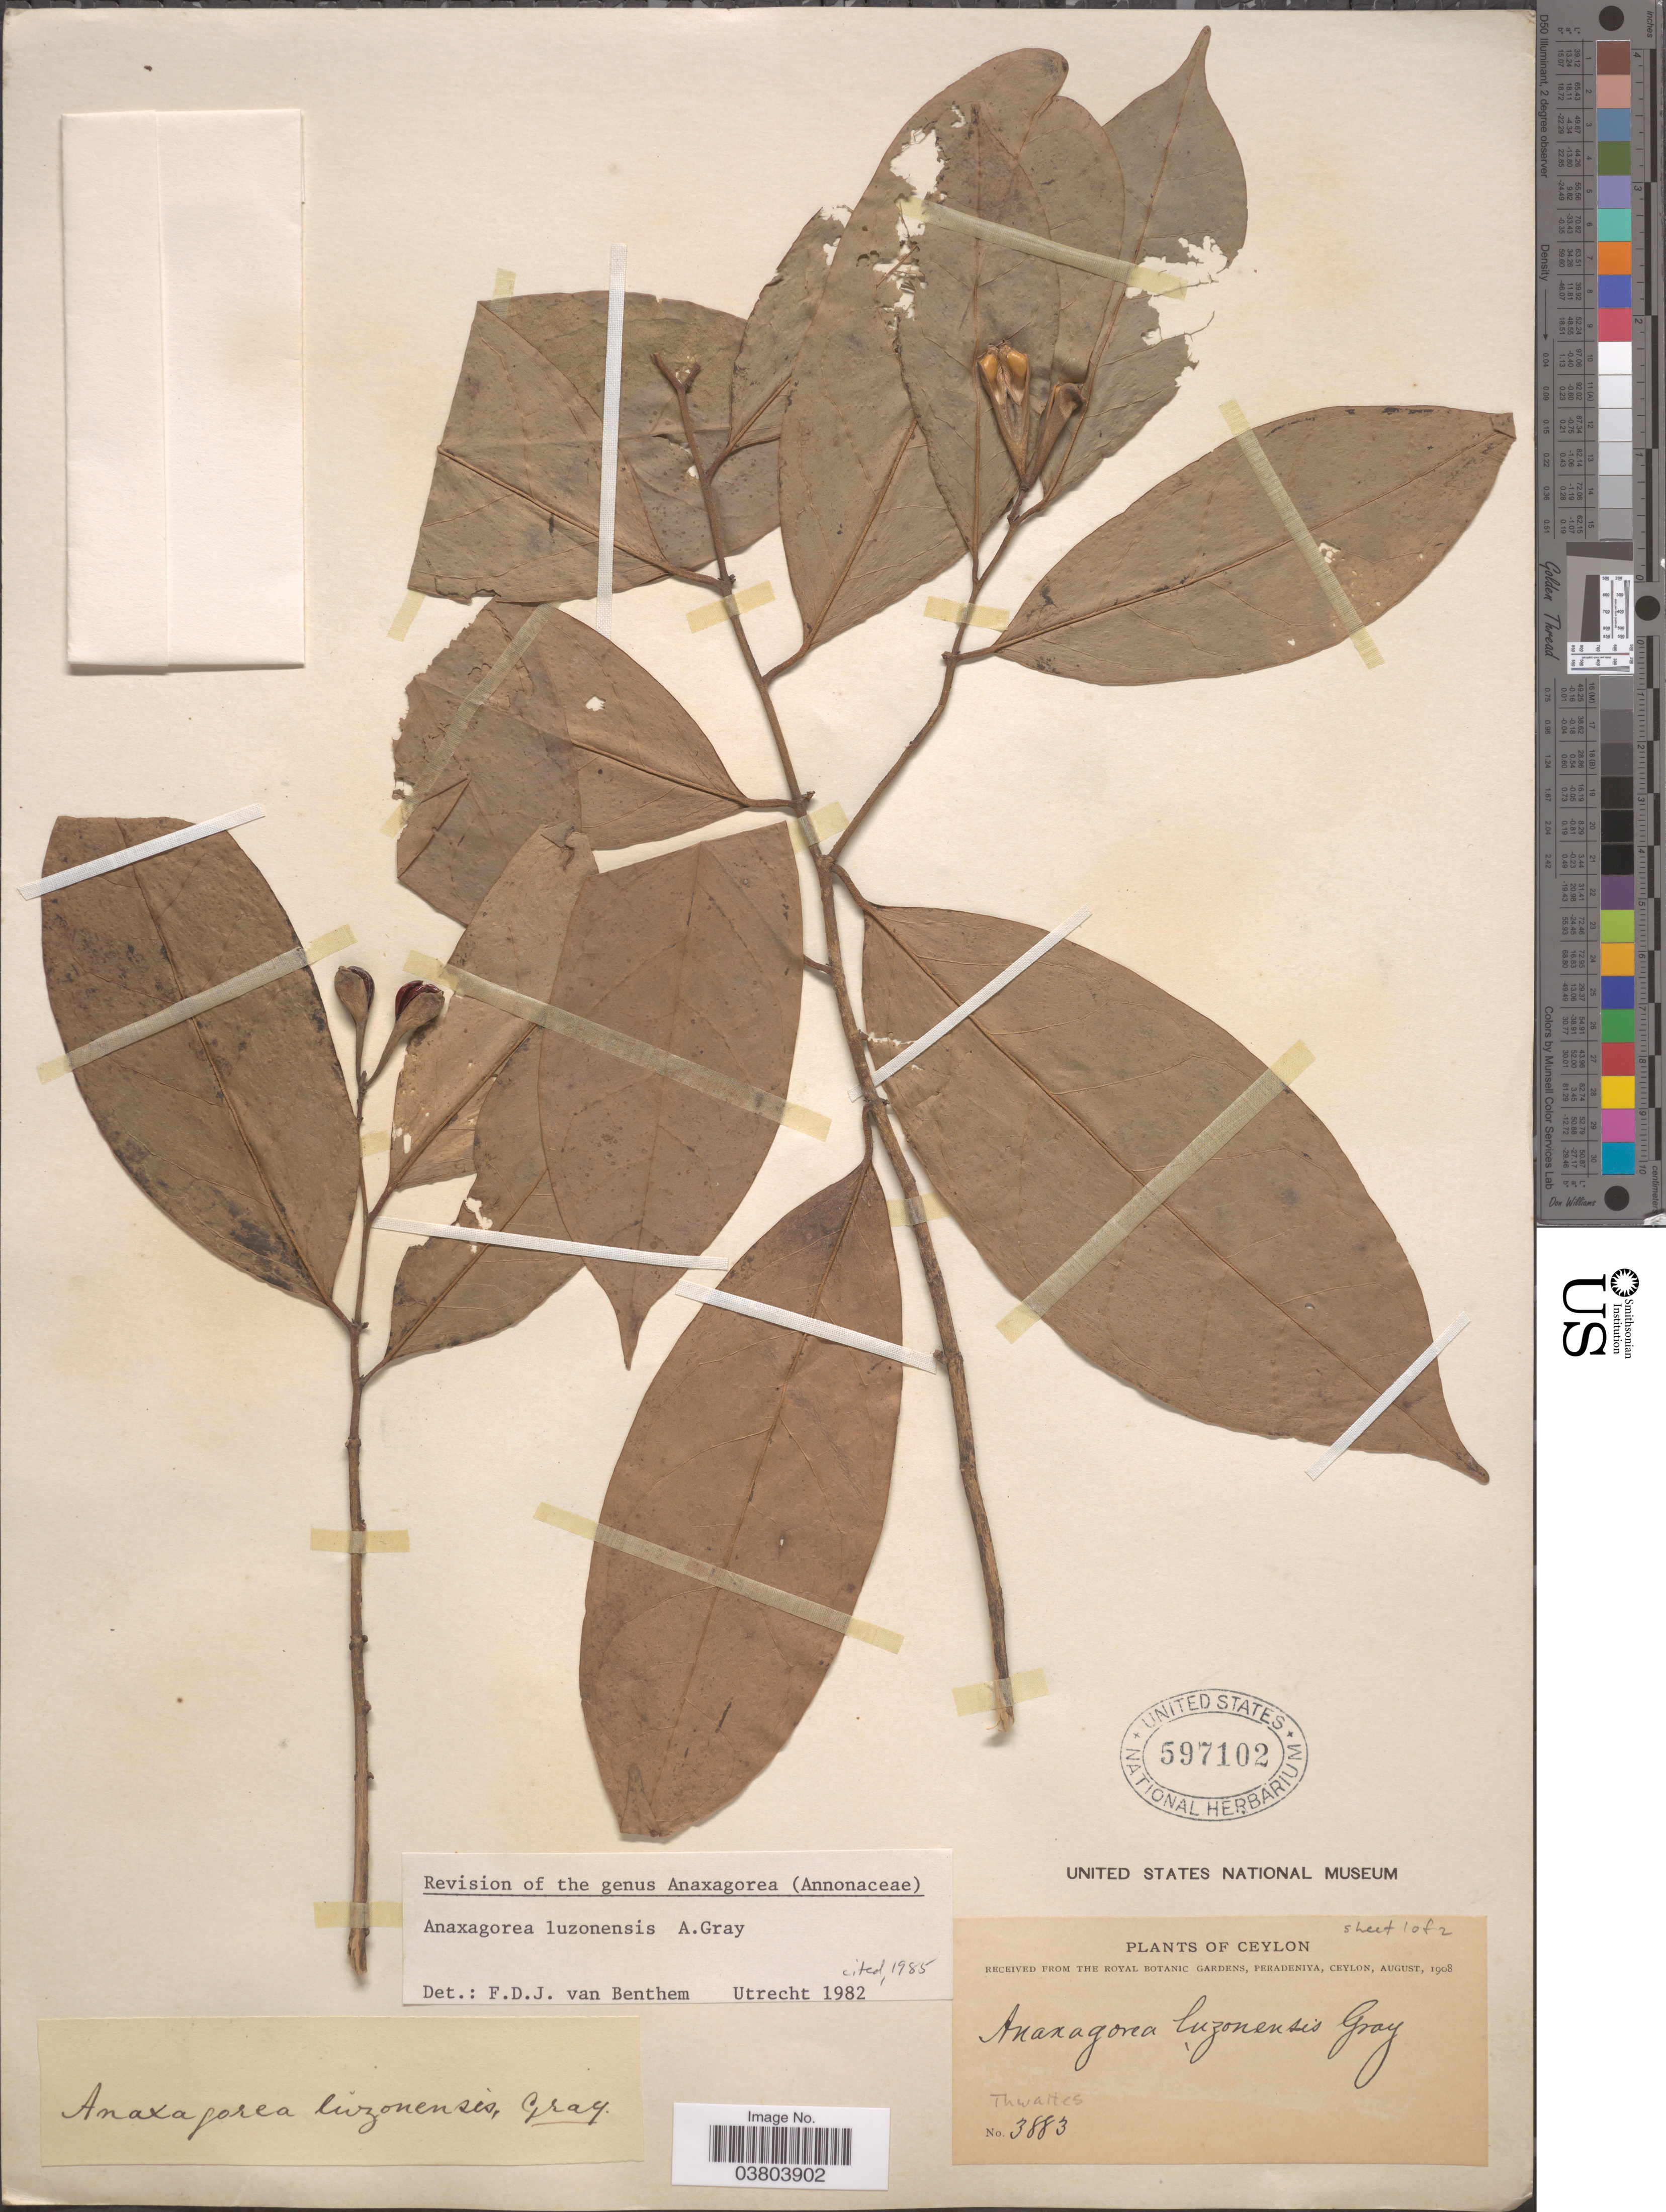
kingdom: Plantae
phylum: Tracheophyta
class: Magnoliopsida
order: Magnoliales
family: Annonaceae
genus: Anaxagorea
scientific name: Anaxagorea luzonensis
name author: A. Gray in Wilkes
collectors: Thwaites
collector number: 3883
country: Sri Lanka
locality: Ceylon.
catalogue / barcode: US 597102